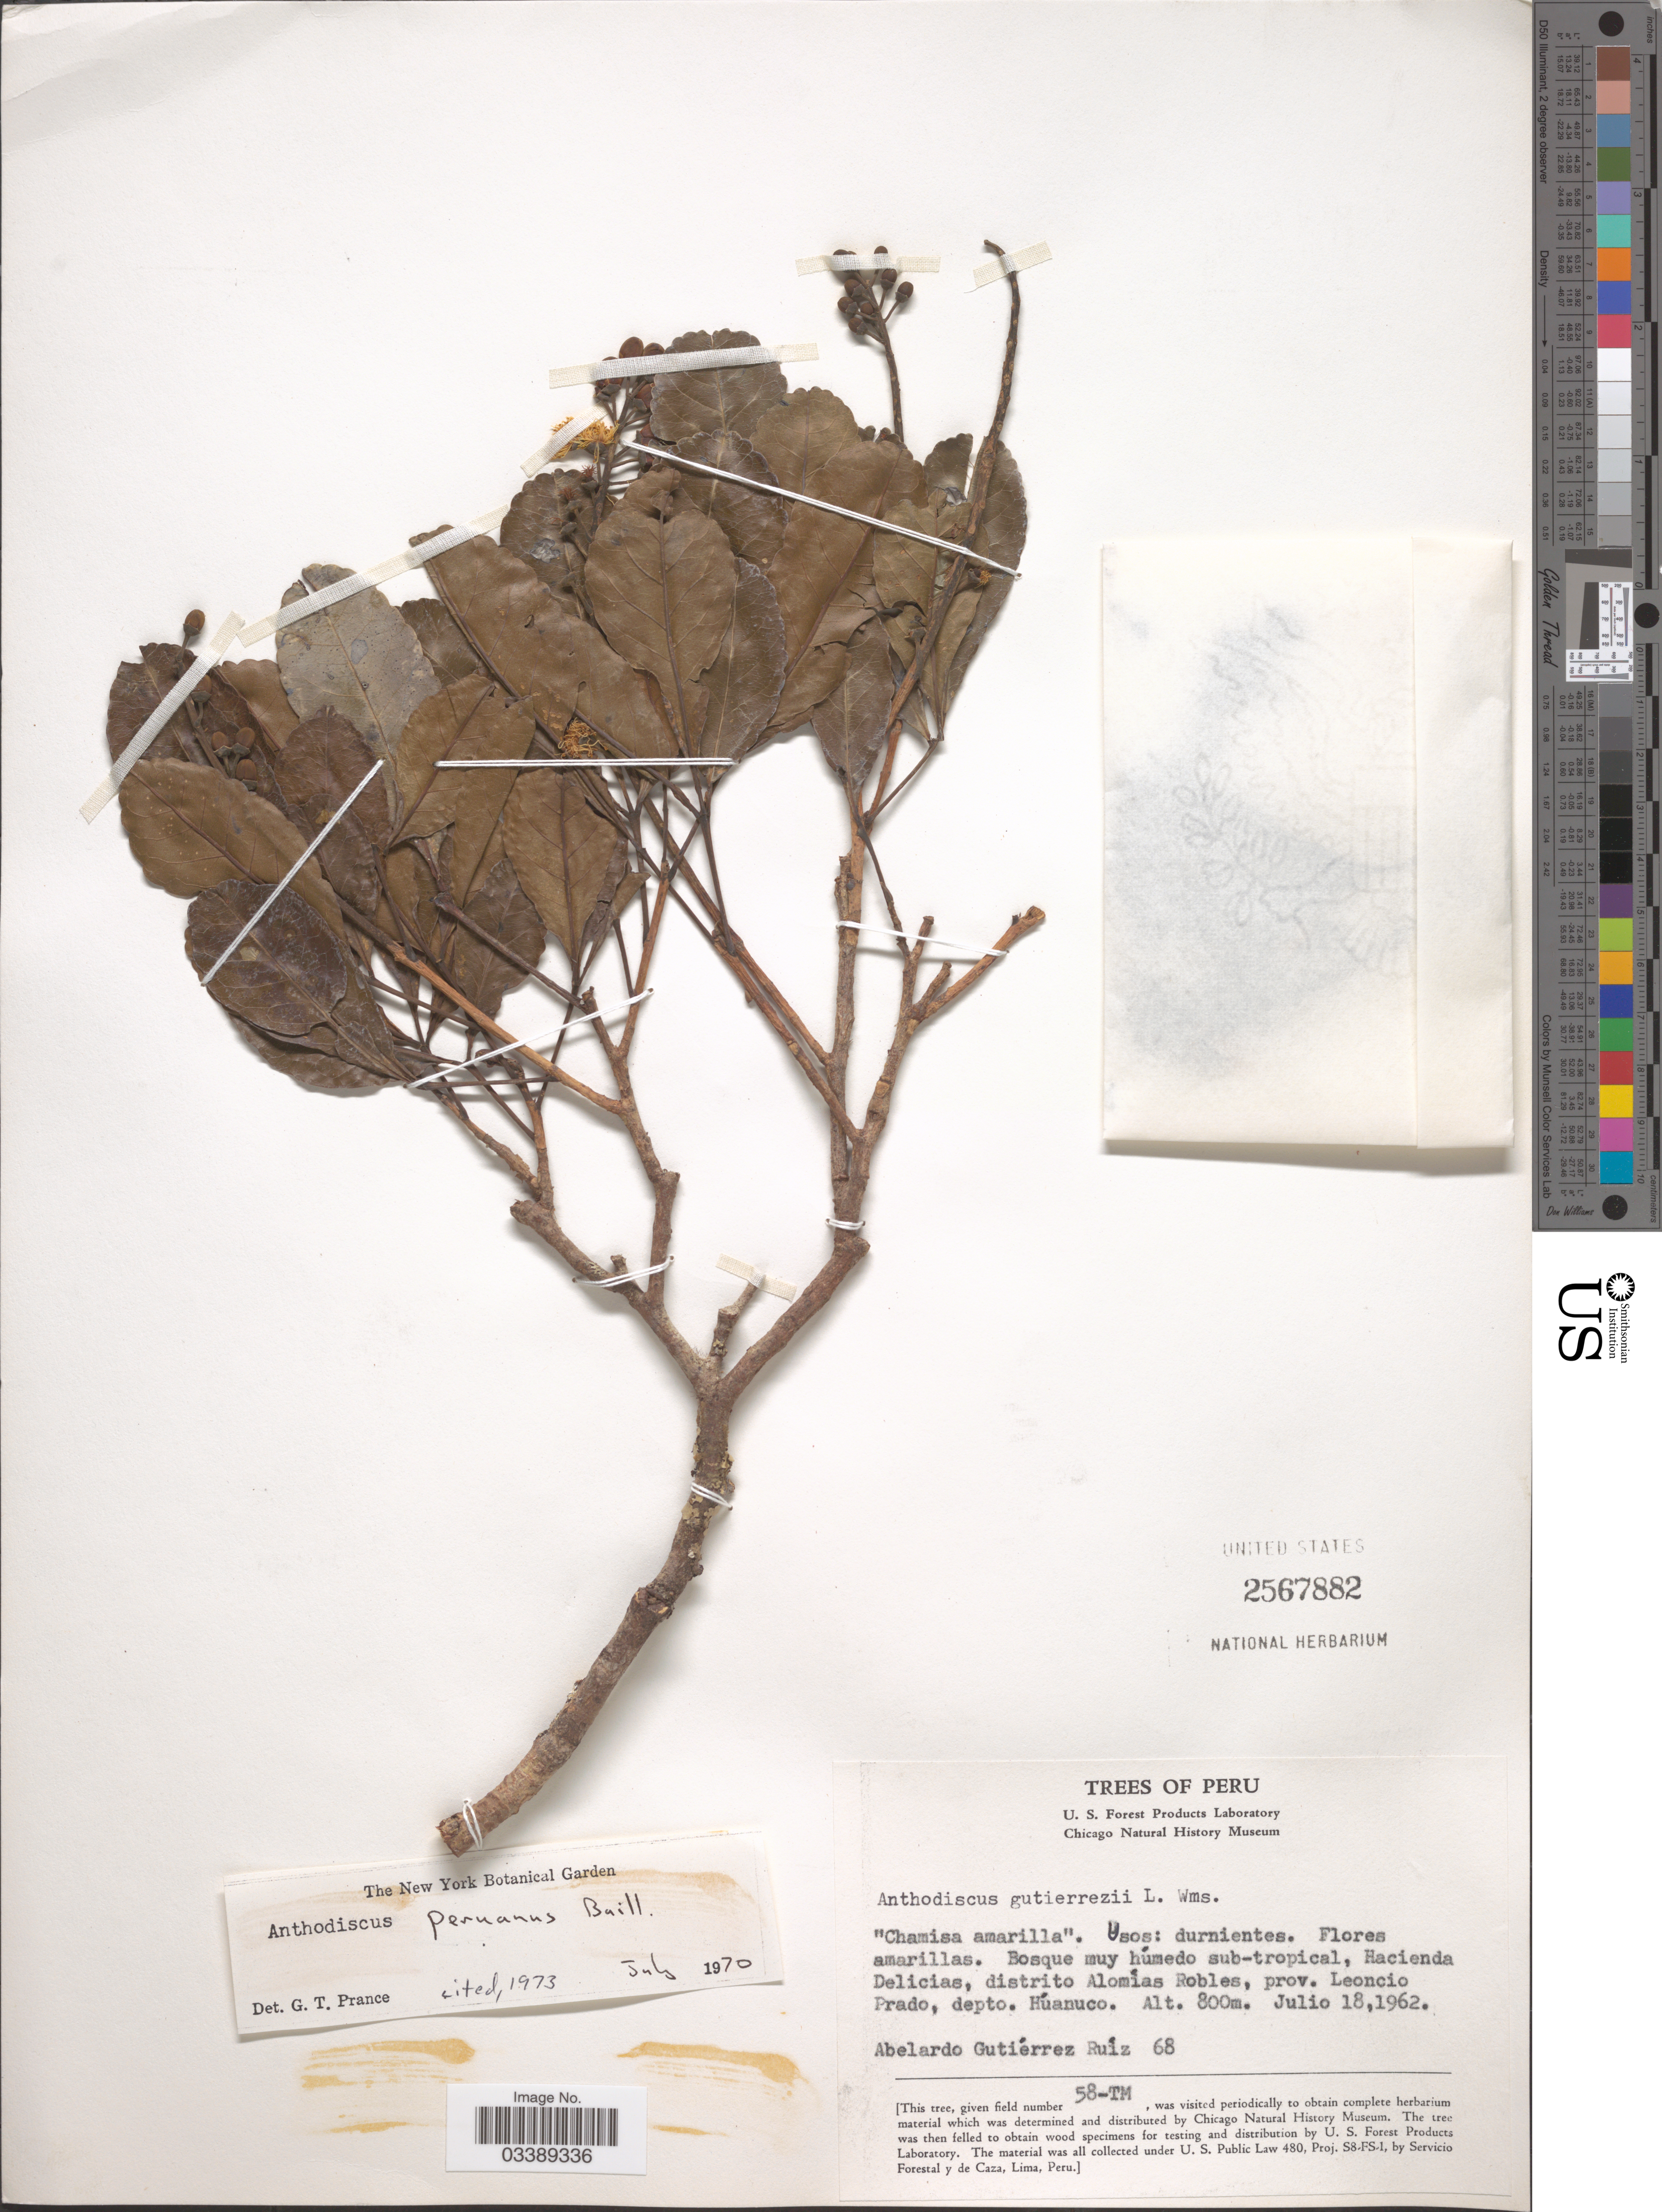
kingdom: Plantae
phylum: Tracheophyta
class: Magnoliopsida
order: Malpighiales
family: Caryocaraceae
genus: Anthodiscus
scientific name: Anthodiscus peruanus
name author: Baill.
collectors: A. Gutiérrez Ruíz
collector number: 68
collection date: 1962-07-18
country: Peru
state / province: Huánuco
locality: Hacienda Delicias, distrito Alomías Robles, prov. Leoncio Prado, depto. Huánuco.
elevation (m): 800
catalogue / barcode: US 2567882